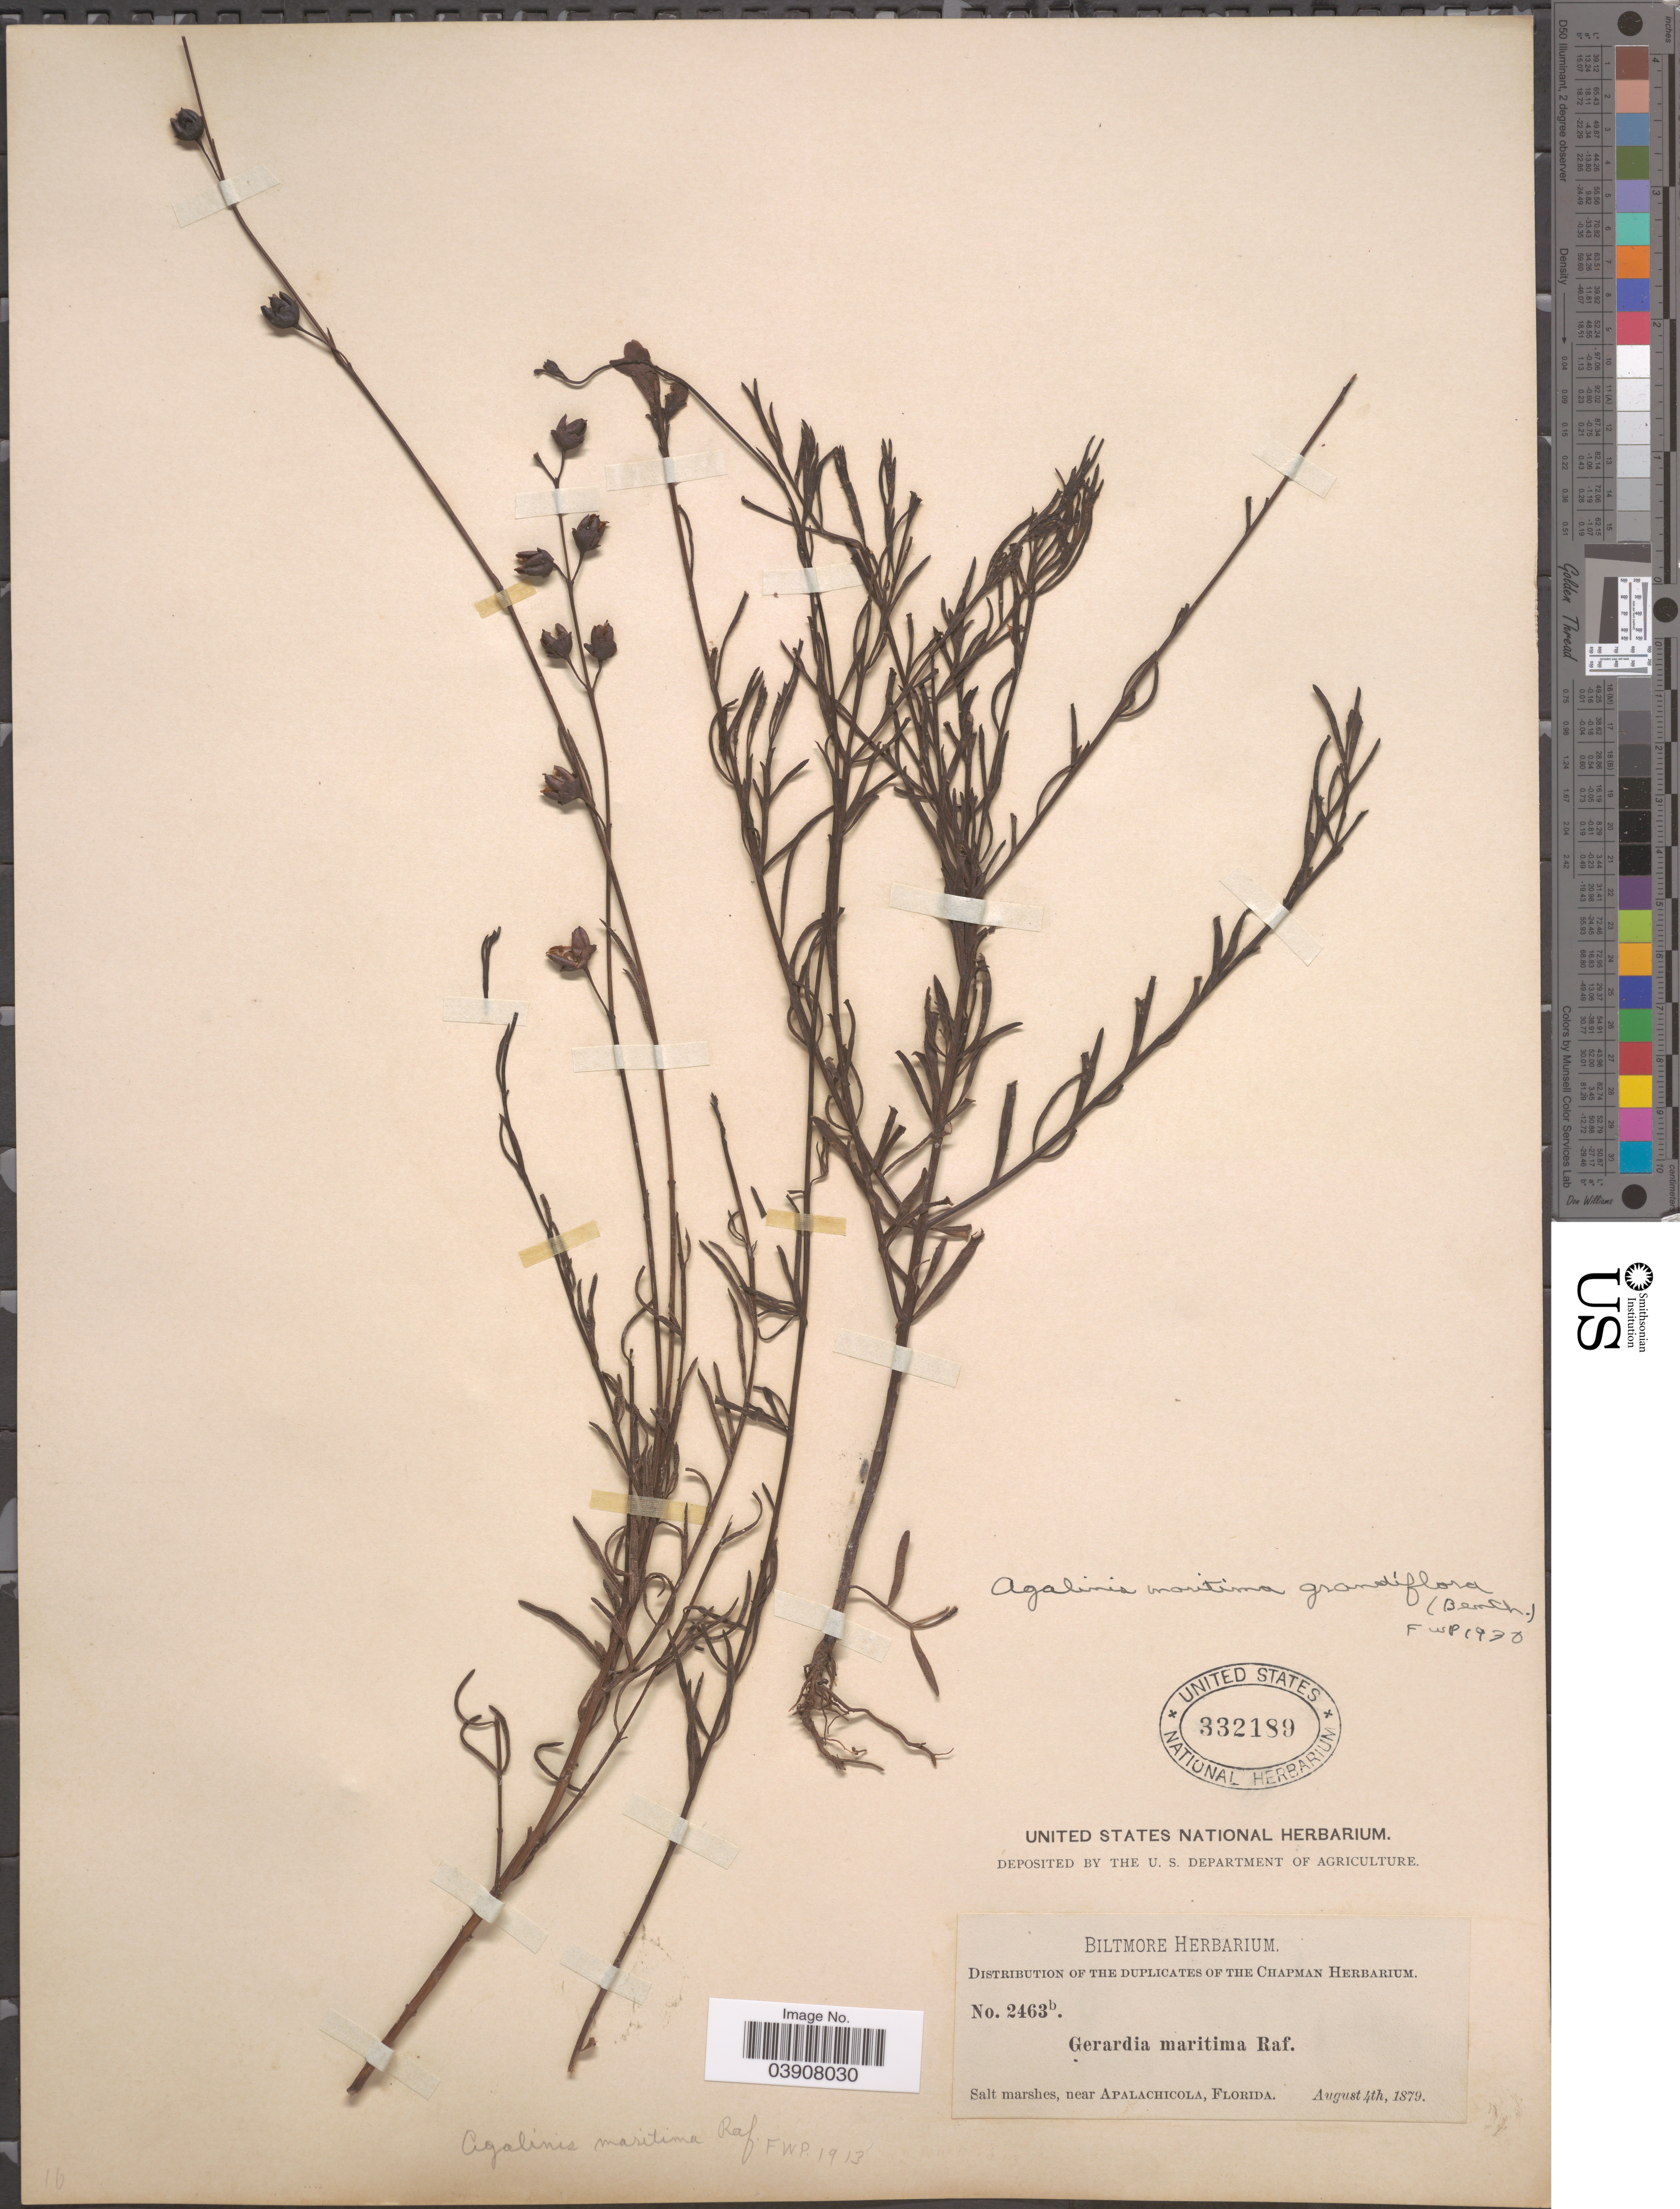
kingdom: Plantae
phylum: Tracheophyta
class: Magnoliopsida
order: Lamiales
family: Orobanchaceae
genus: Agalinis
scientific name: Agalinis maritima var. grandiflora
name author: (Benth.) Pennell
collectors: ex herb. Biltmore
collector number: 2463b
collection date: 1879-08-04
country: United States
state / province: Florida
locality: Near Apalachicola.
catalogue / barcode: US 332189